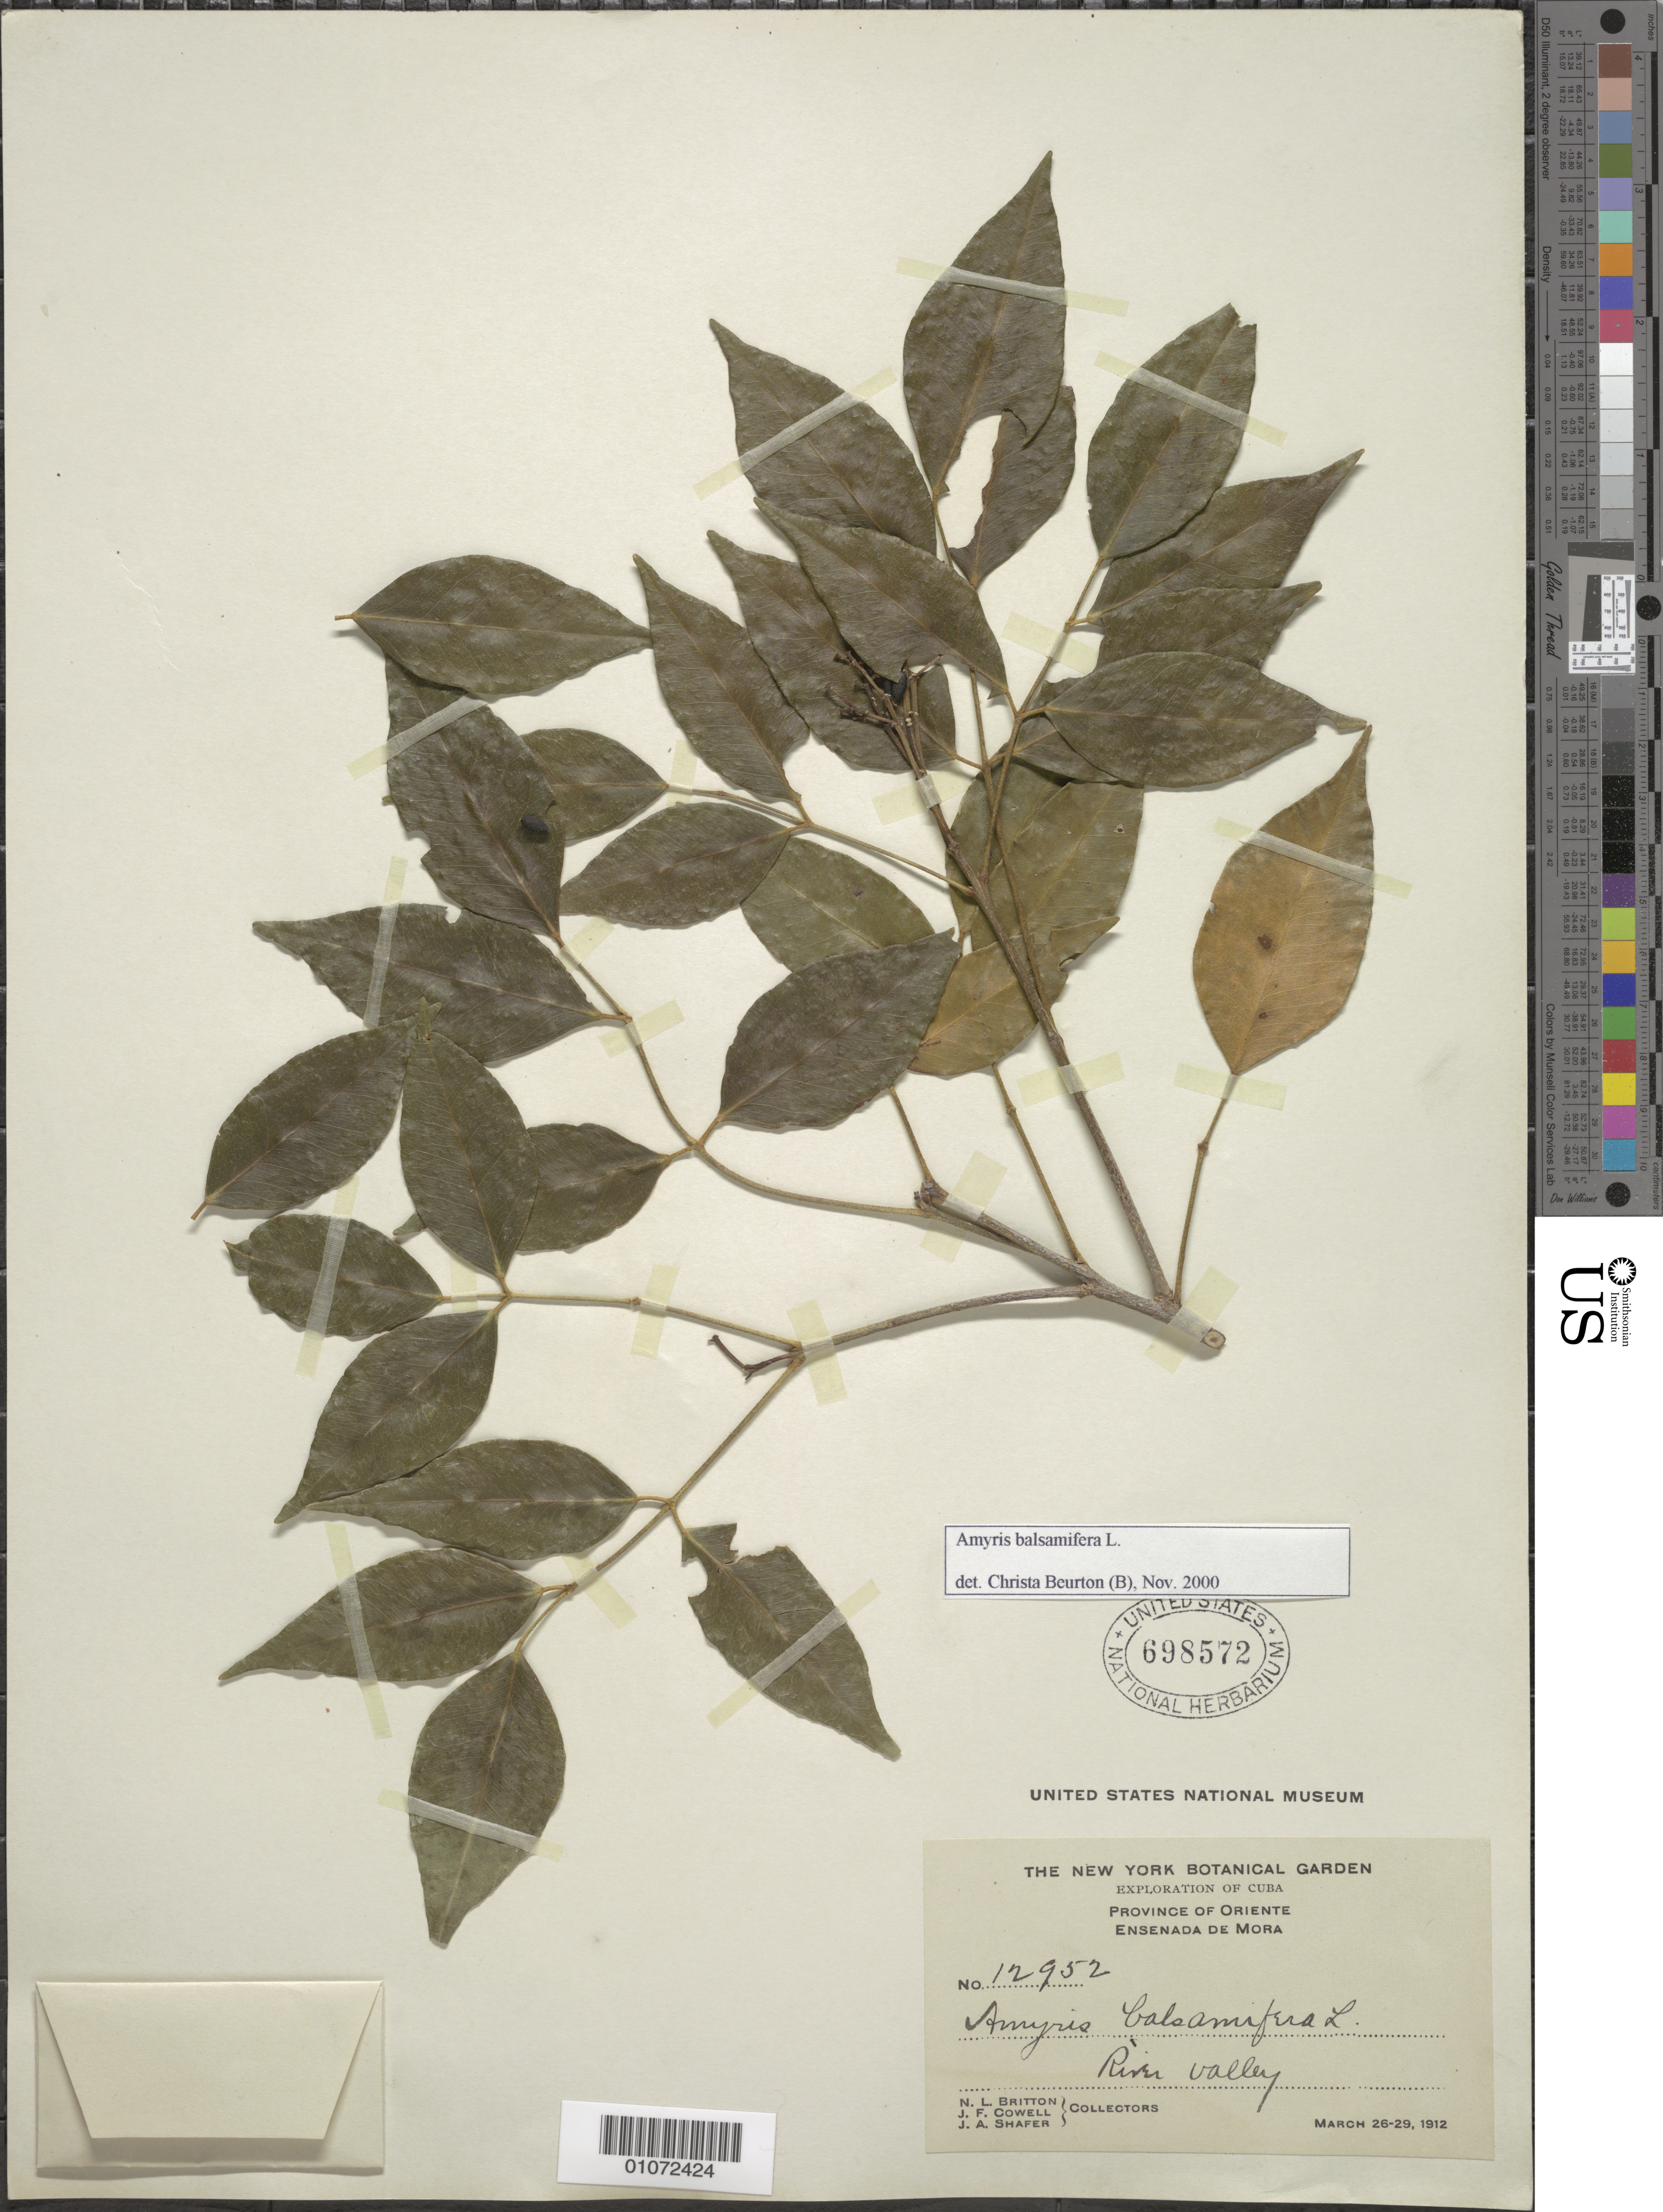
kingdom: Plantae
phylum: Tracheophyta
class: Magnoliopsida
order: Sapindales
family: Rutaceae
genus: Amyris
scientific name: Amyris balsamifera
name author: L.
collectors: N. Britton, J. F. Cowell & J. A. Shafer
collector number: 12952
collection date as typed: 26 Mar 1912 to 29 Mar 1912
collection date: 1912-03-26/1912-03-29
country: Cuba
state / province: Oriente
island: Cuba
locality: Ensendada de Mora, river valley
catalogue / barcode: US 698572